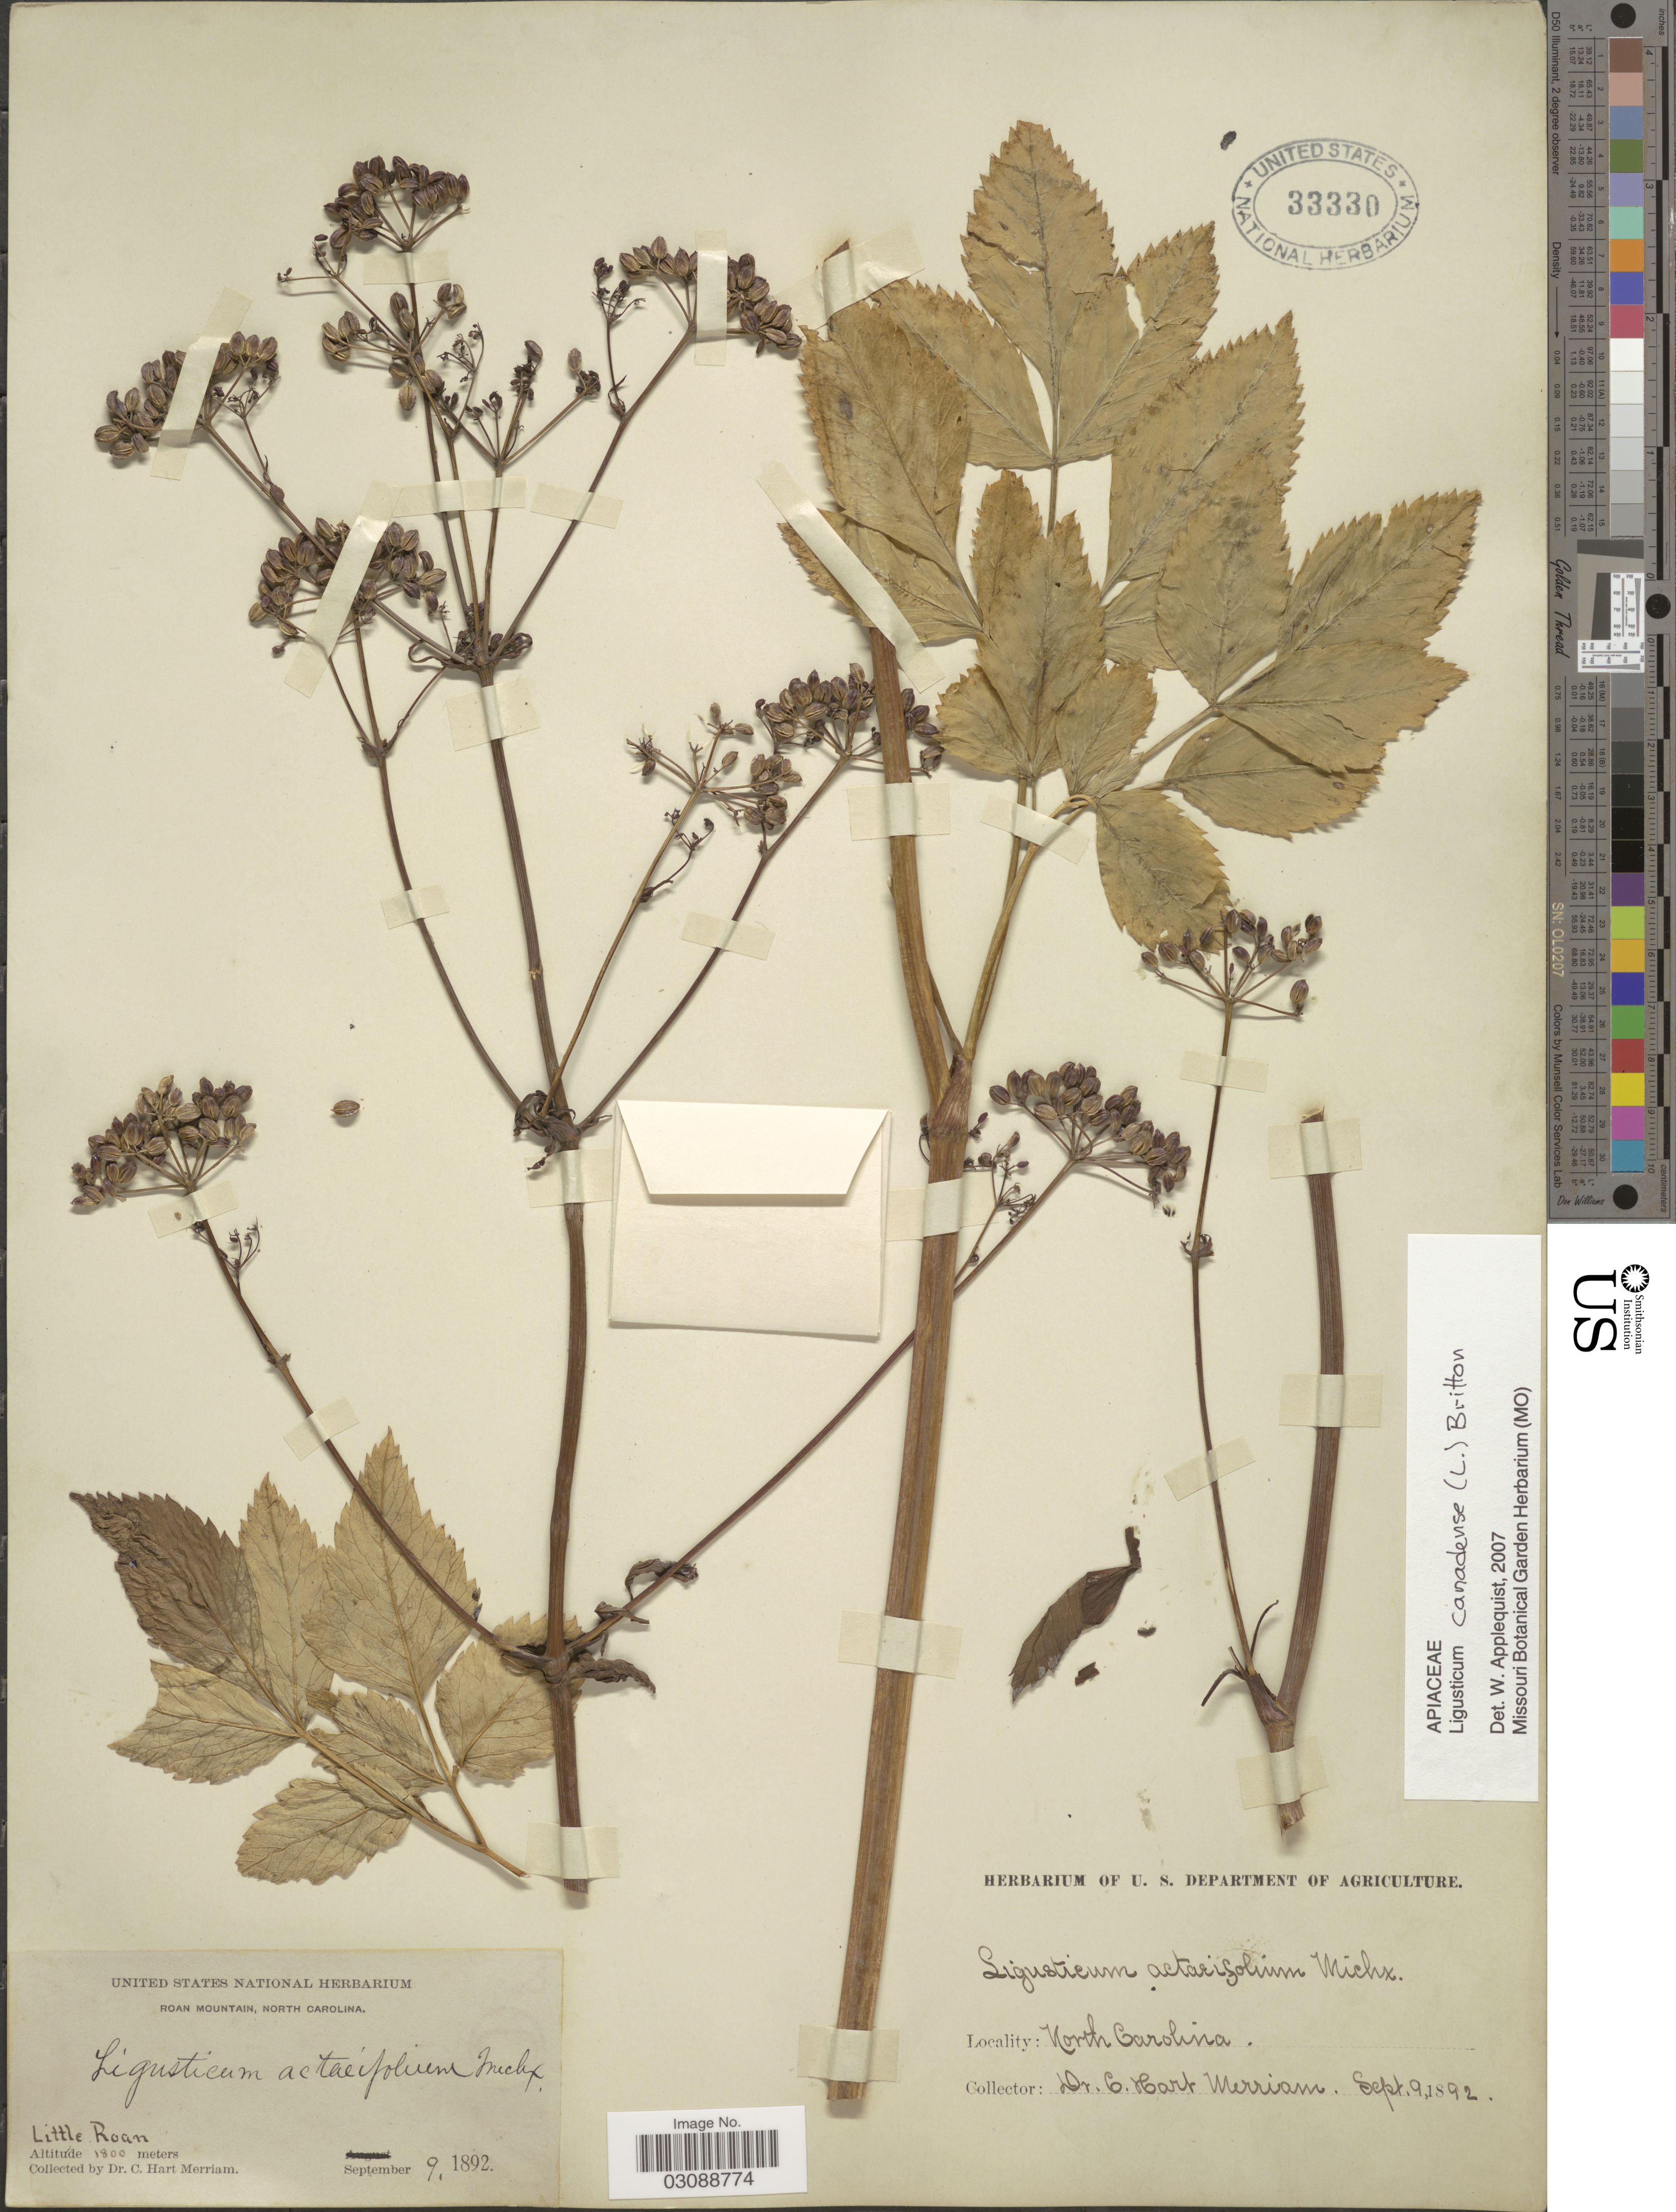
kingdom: Plantae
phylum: Tracheophyta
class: Magnoliopsida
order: Apiales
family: Apiaceae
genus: Ligusticum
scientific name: Ligusticum canadense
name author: (L.) Britton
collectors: C. Merriam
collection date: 1892-09-09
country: United States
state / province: North Carolina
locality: Roan Mountain. Little Roan.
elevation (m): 1800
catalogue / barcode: US 33330